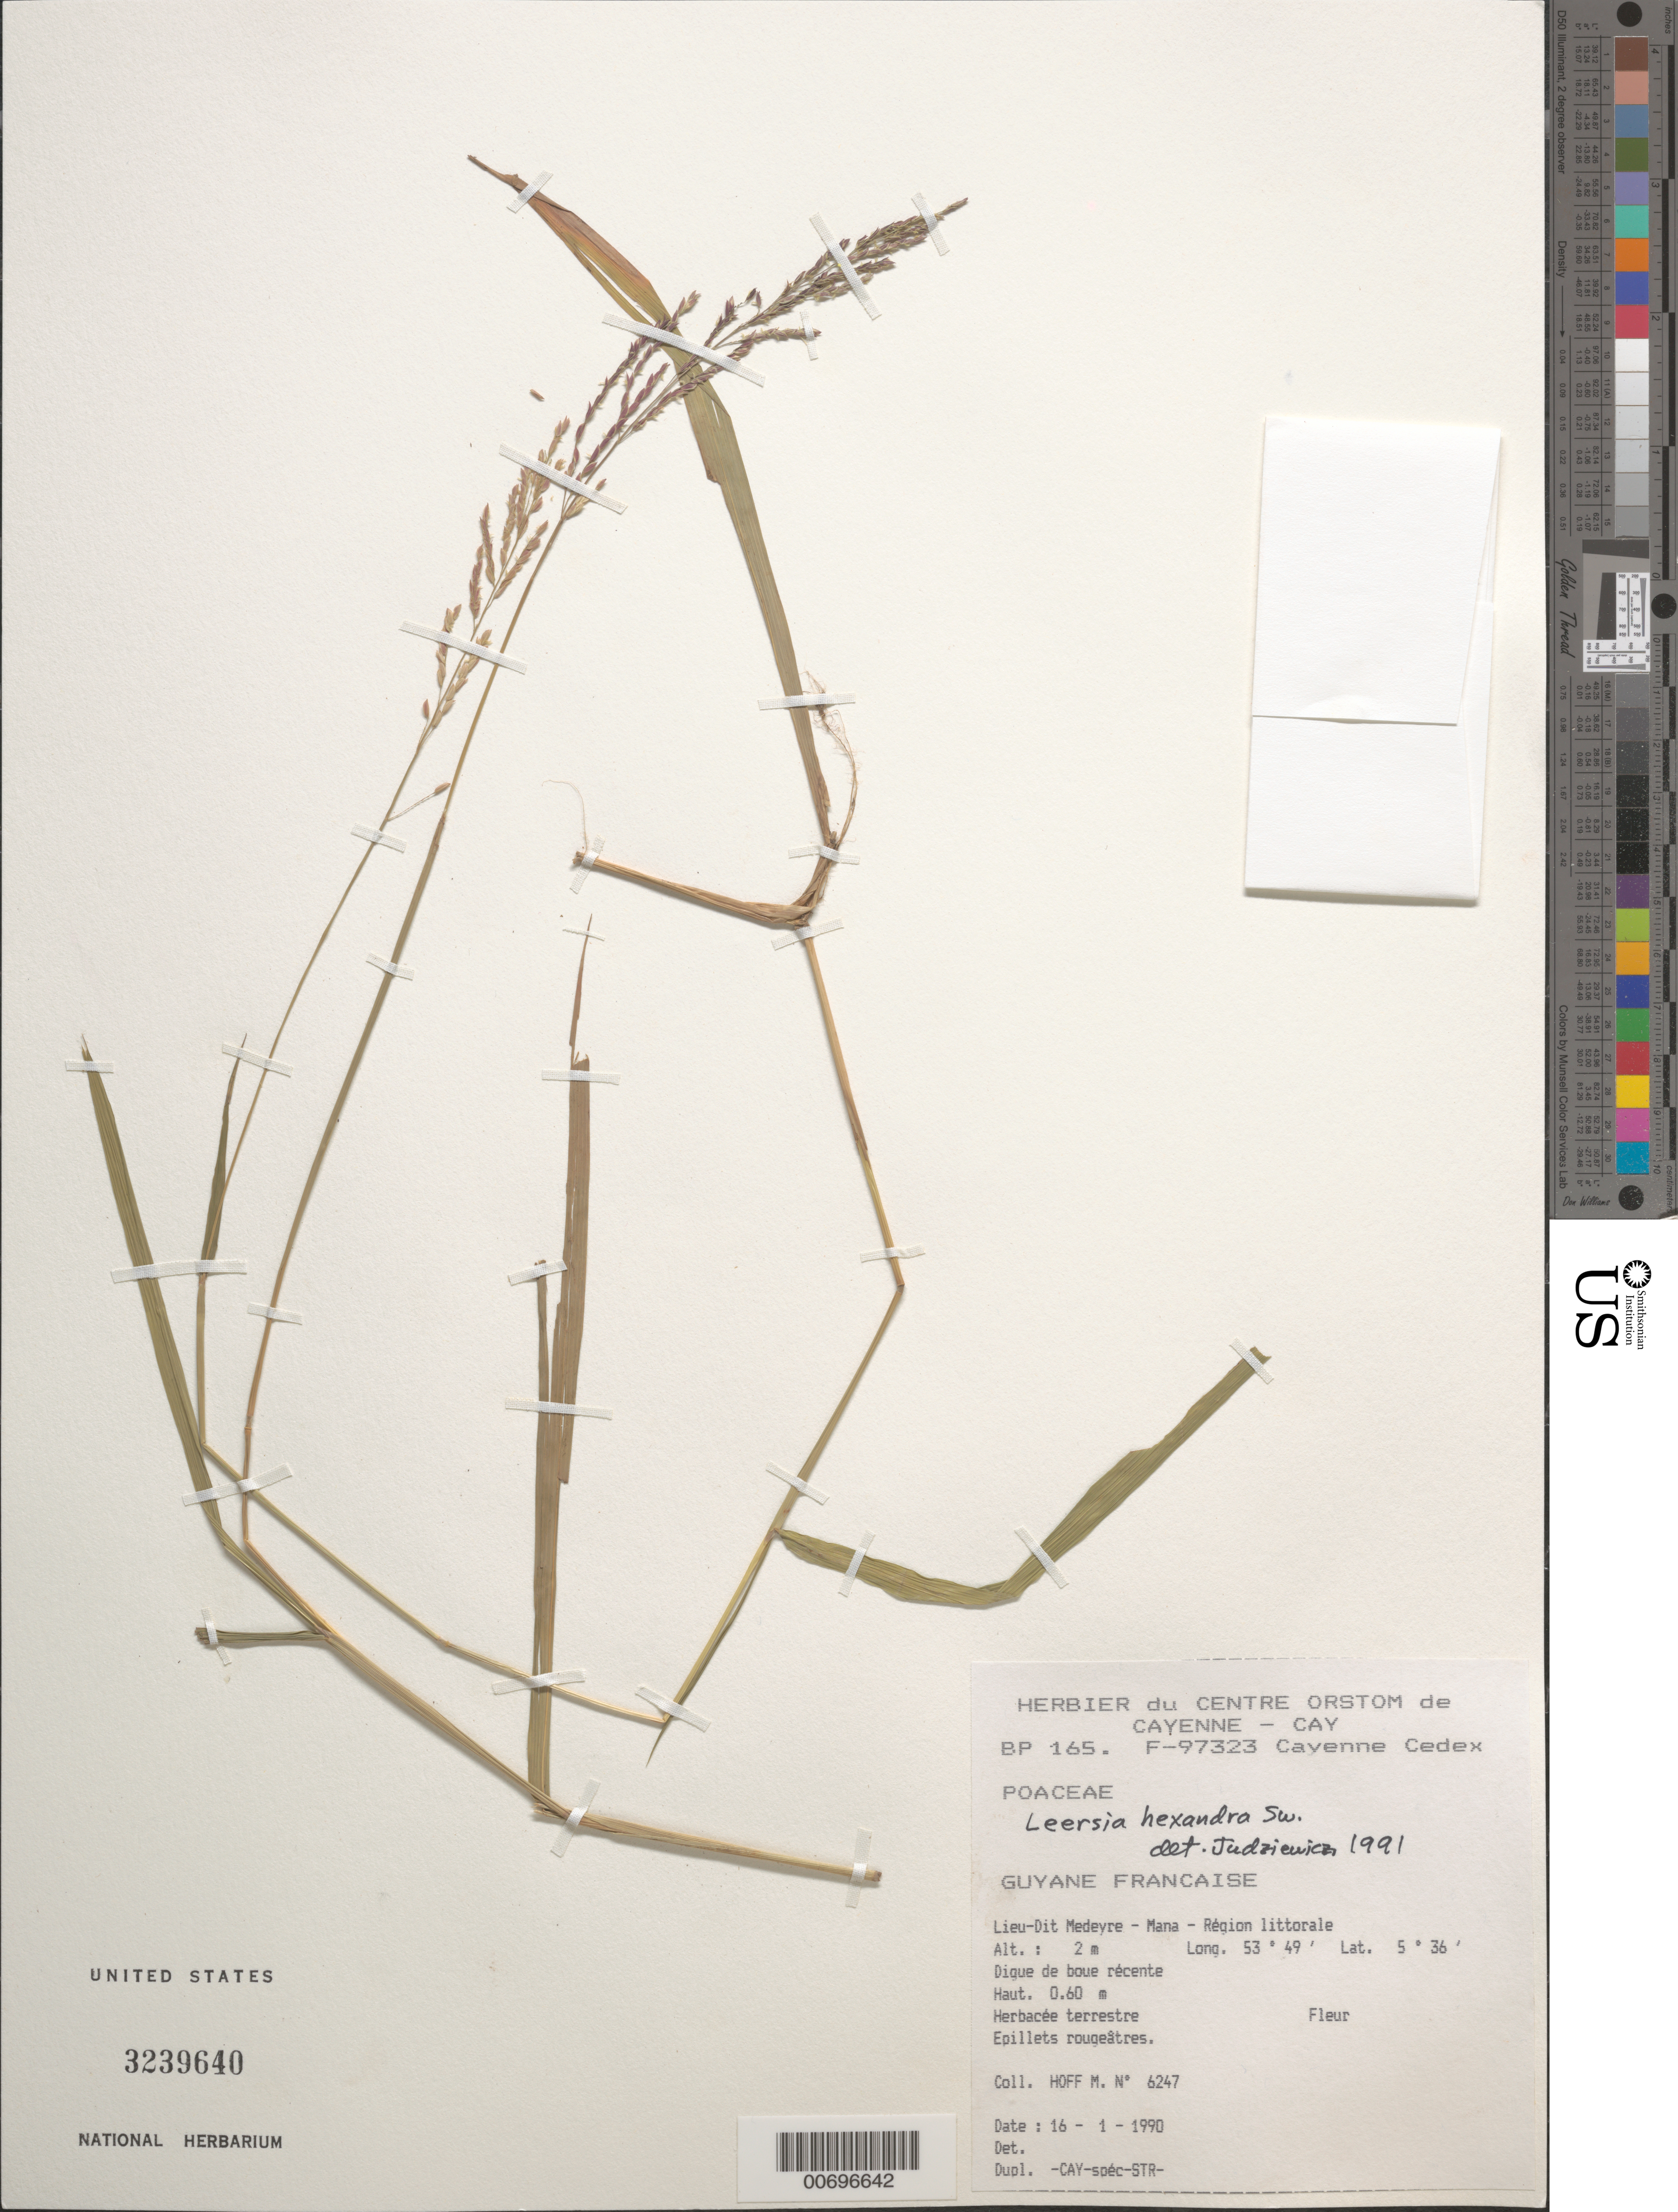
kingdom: Plantae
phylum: Tracheophyta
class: Liliopsida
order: Poales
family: Poaceae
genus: Leersia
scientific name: Leersia hexandra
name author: Sw.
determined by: Judziewicz, E. J.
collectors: M. Hoff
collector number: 6247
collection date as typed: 16-Jan-90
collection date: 1990-01-16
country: French Guiana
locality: Mana, Medeyre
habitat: Recent mud dam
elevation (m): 2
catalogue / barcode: US 3239640